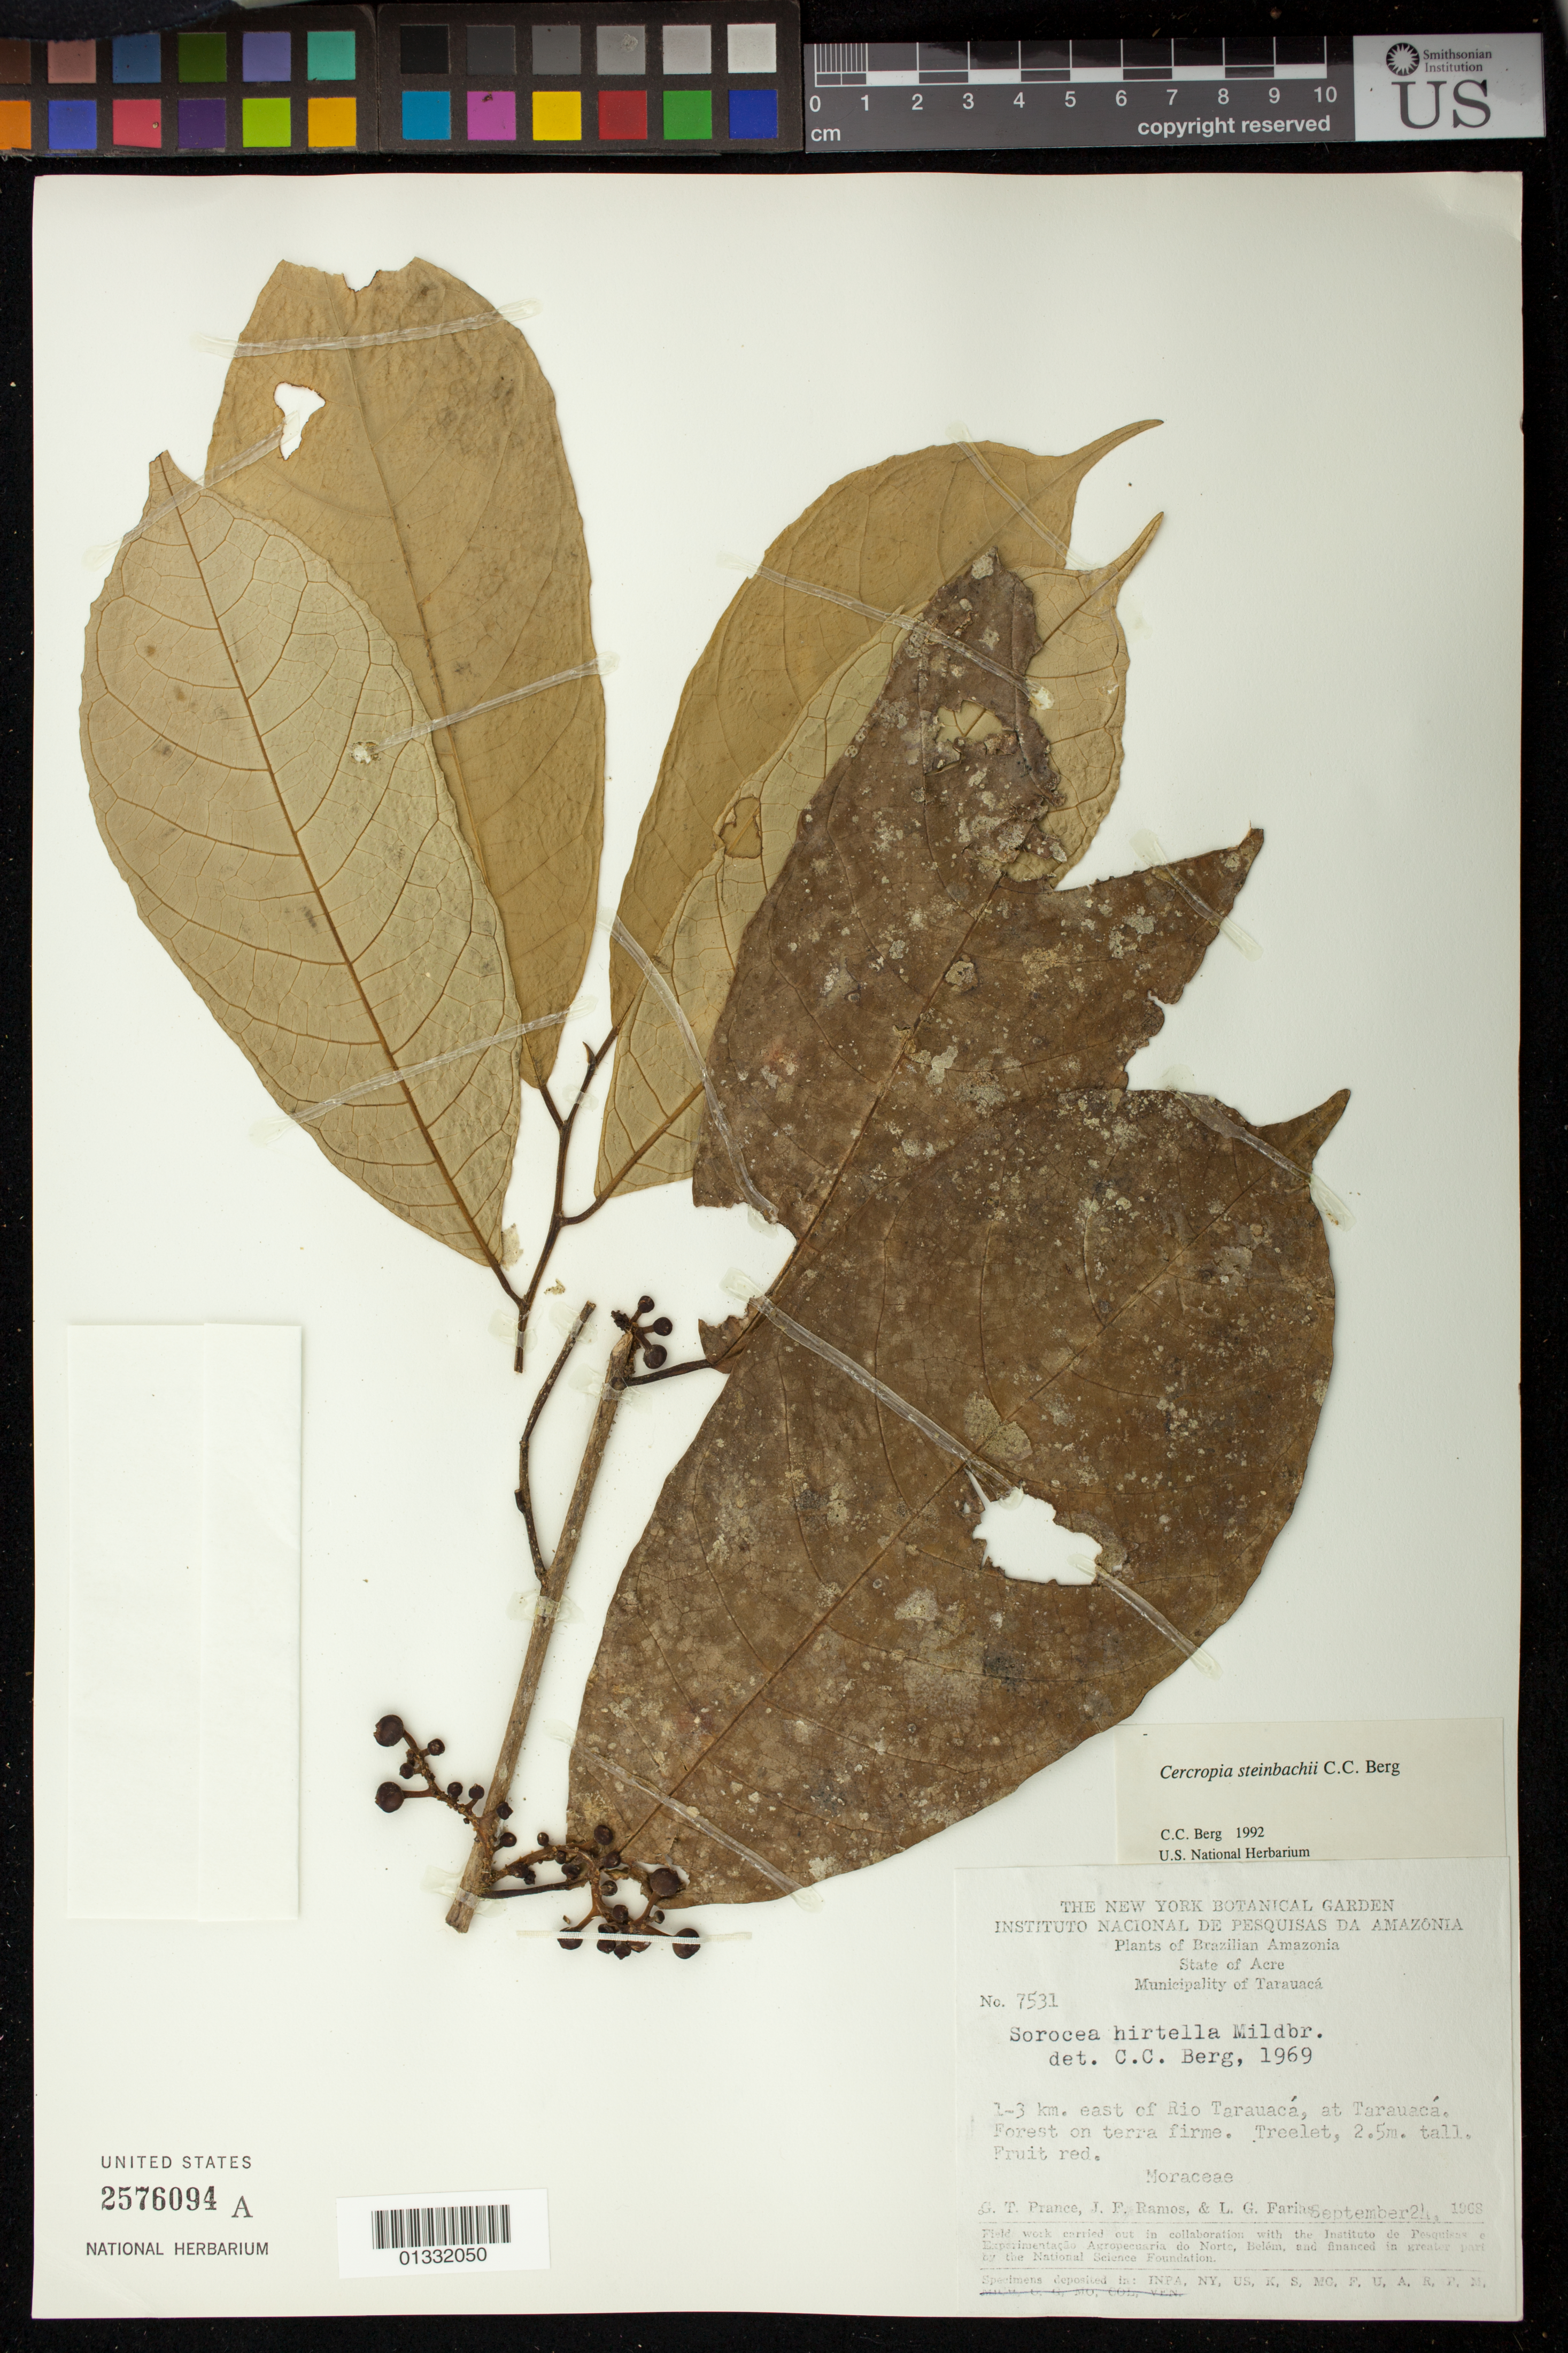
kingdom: Plantae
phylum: Tracheophyta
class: Magnoliopsida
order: Rosales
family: Moraceae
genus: Sorocea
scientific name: Sorocea steinbachii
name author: C.C. Berg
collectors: G. T. Prance, J. F. Ramos & L. G. Farias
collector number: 7531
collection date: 1968-09-24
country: Brazil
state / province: Acre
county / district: Tarauacá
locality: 1-3 Km east of Rio Tarauacá, at Tarauacá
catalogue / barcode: US 2576094A